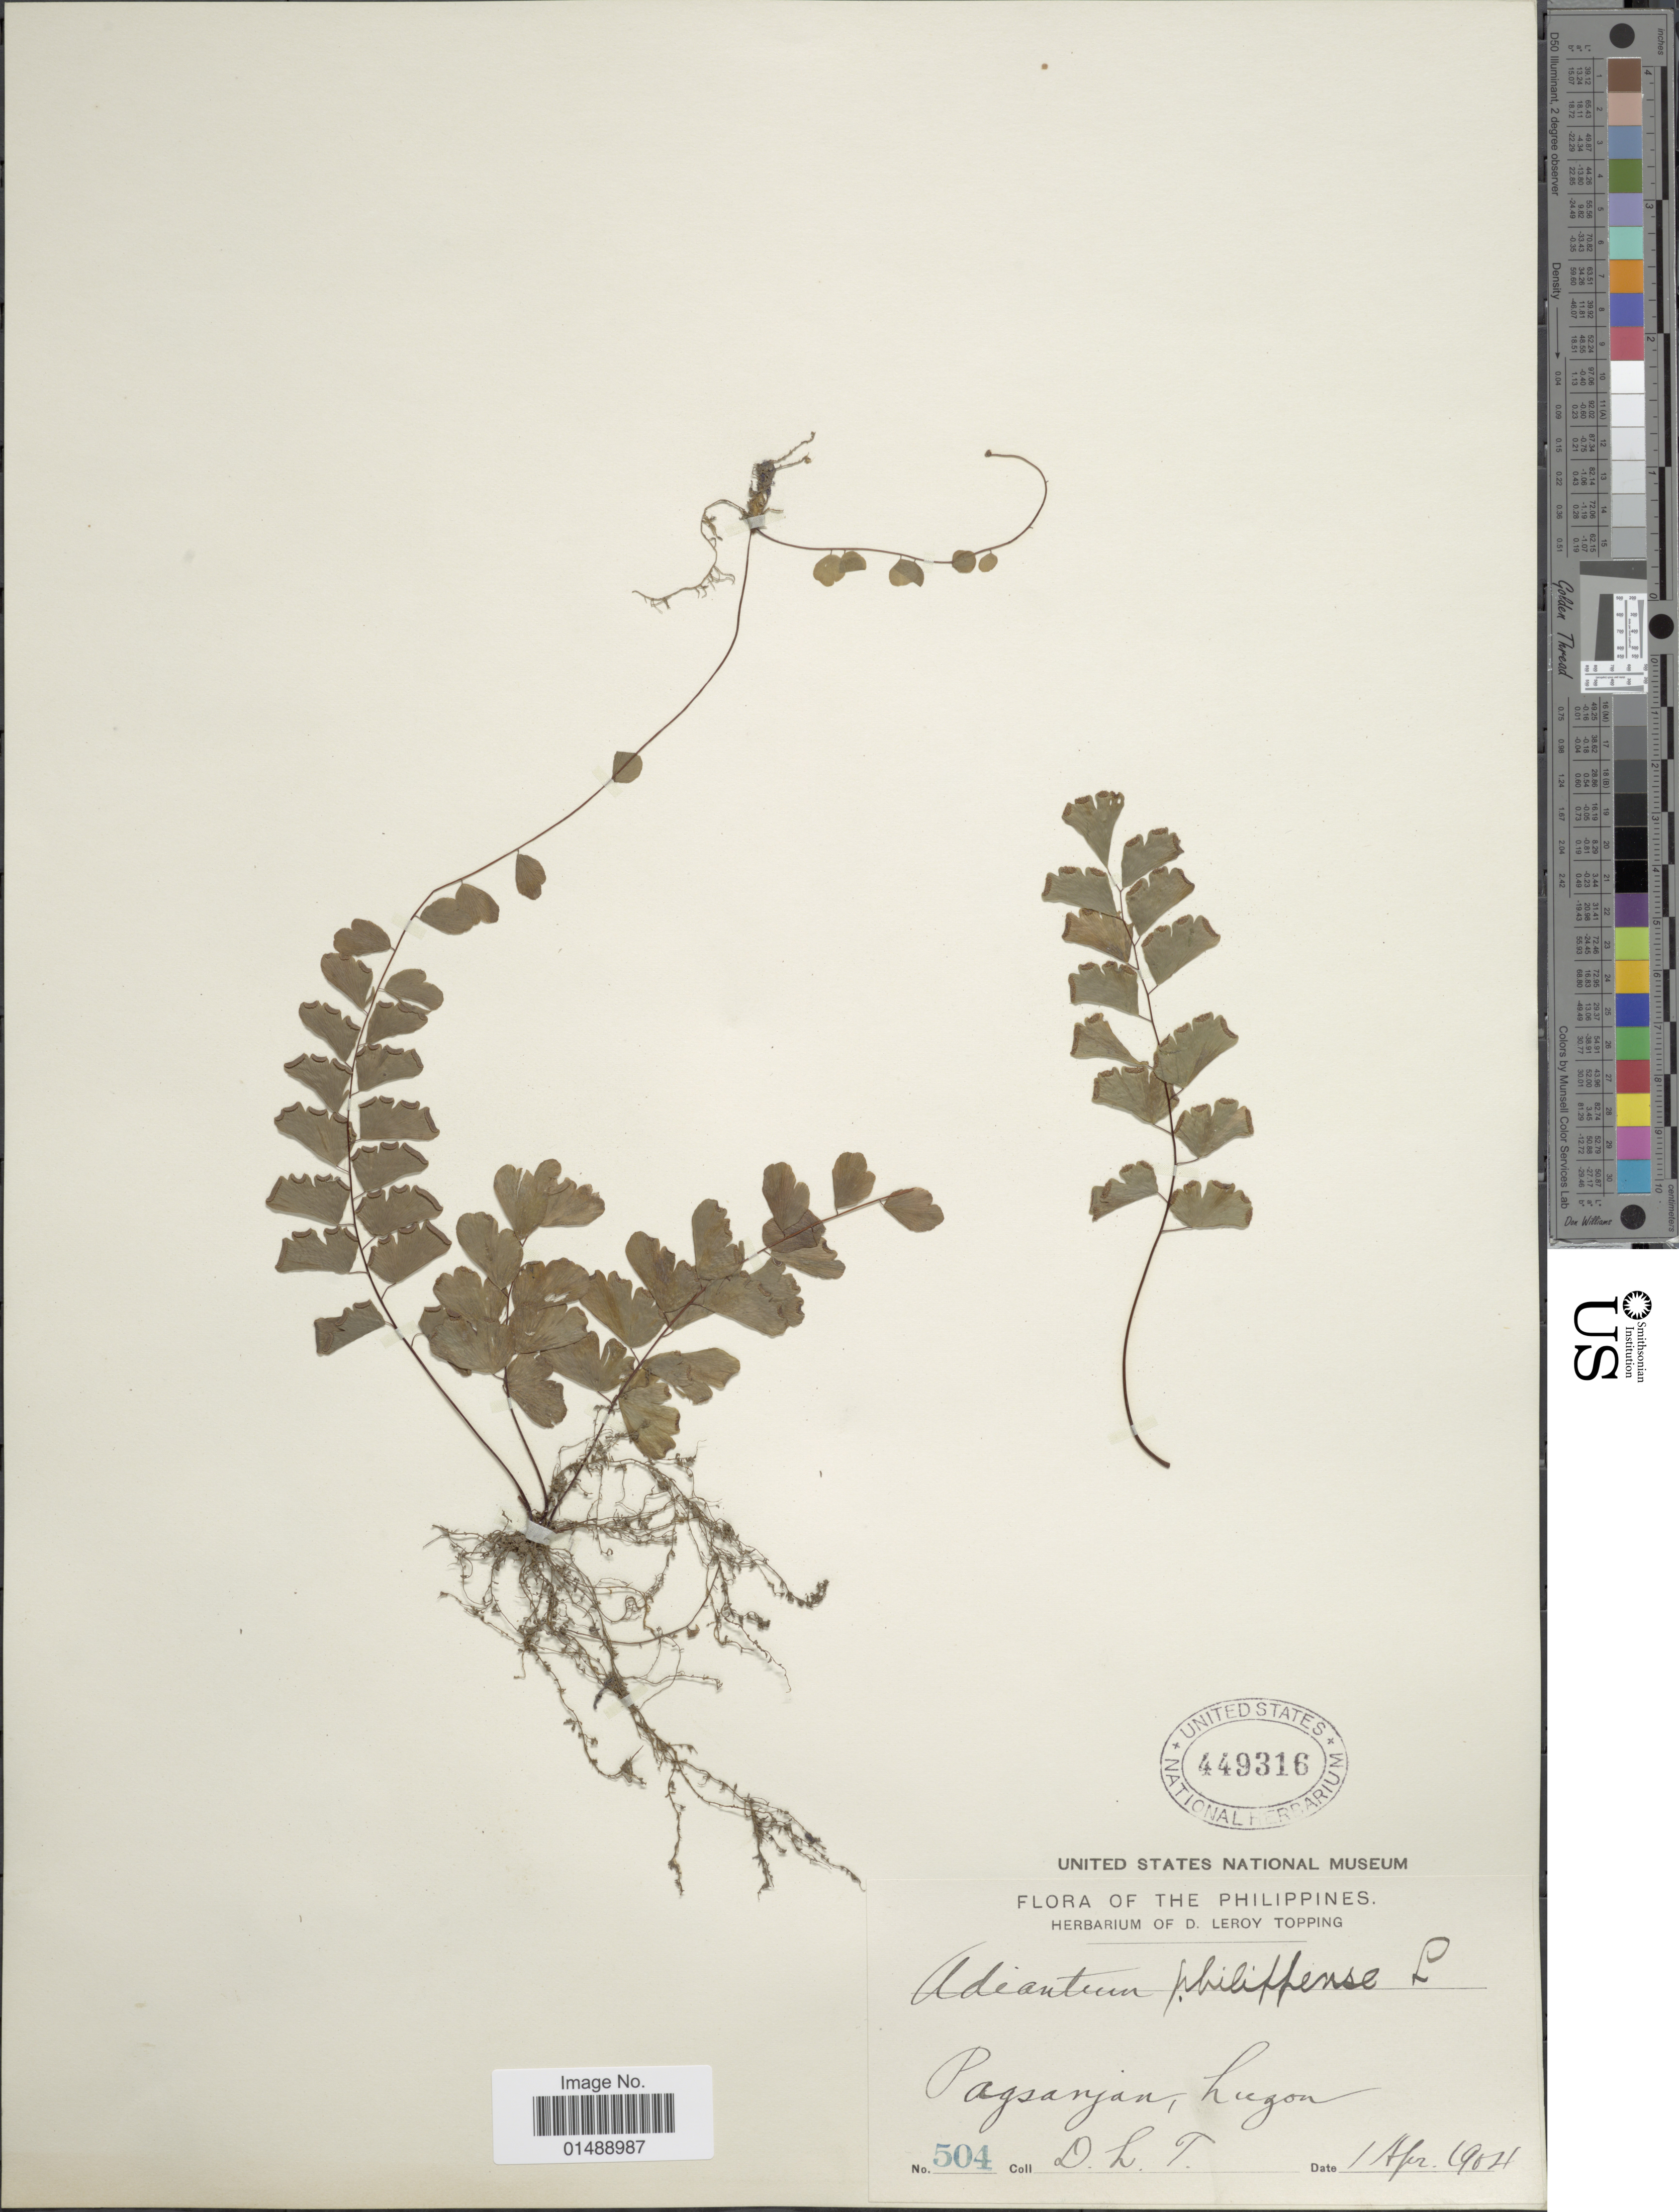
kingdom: Plantae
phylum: Tracheophyta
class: Polypodiopsida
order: Polypodiales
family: Pteridaceae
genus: Adiantum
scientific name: Adiantum philippense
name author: L.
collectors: D. L. Topping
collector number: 504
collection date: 1904-02-11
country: Philippines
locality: The Philippines, Pagsanjan, Luzon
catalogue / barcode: US 449316